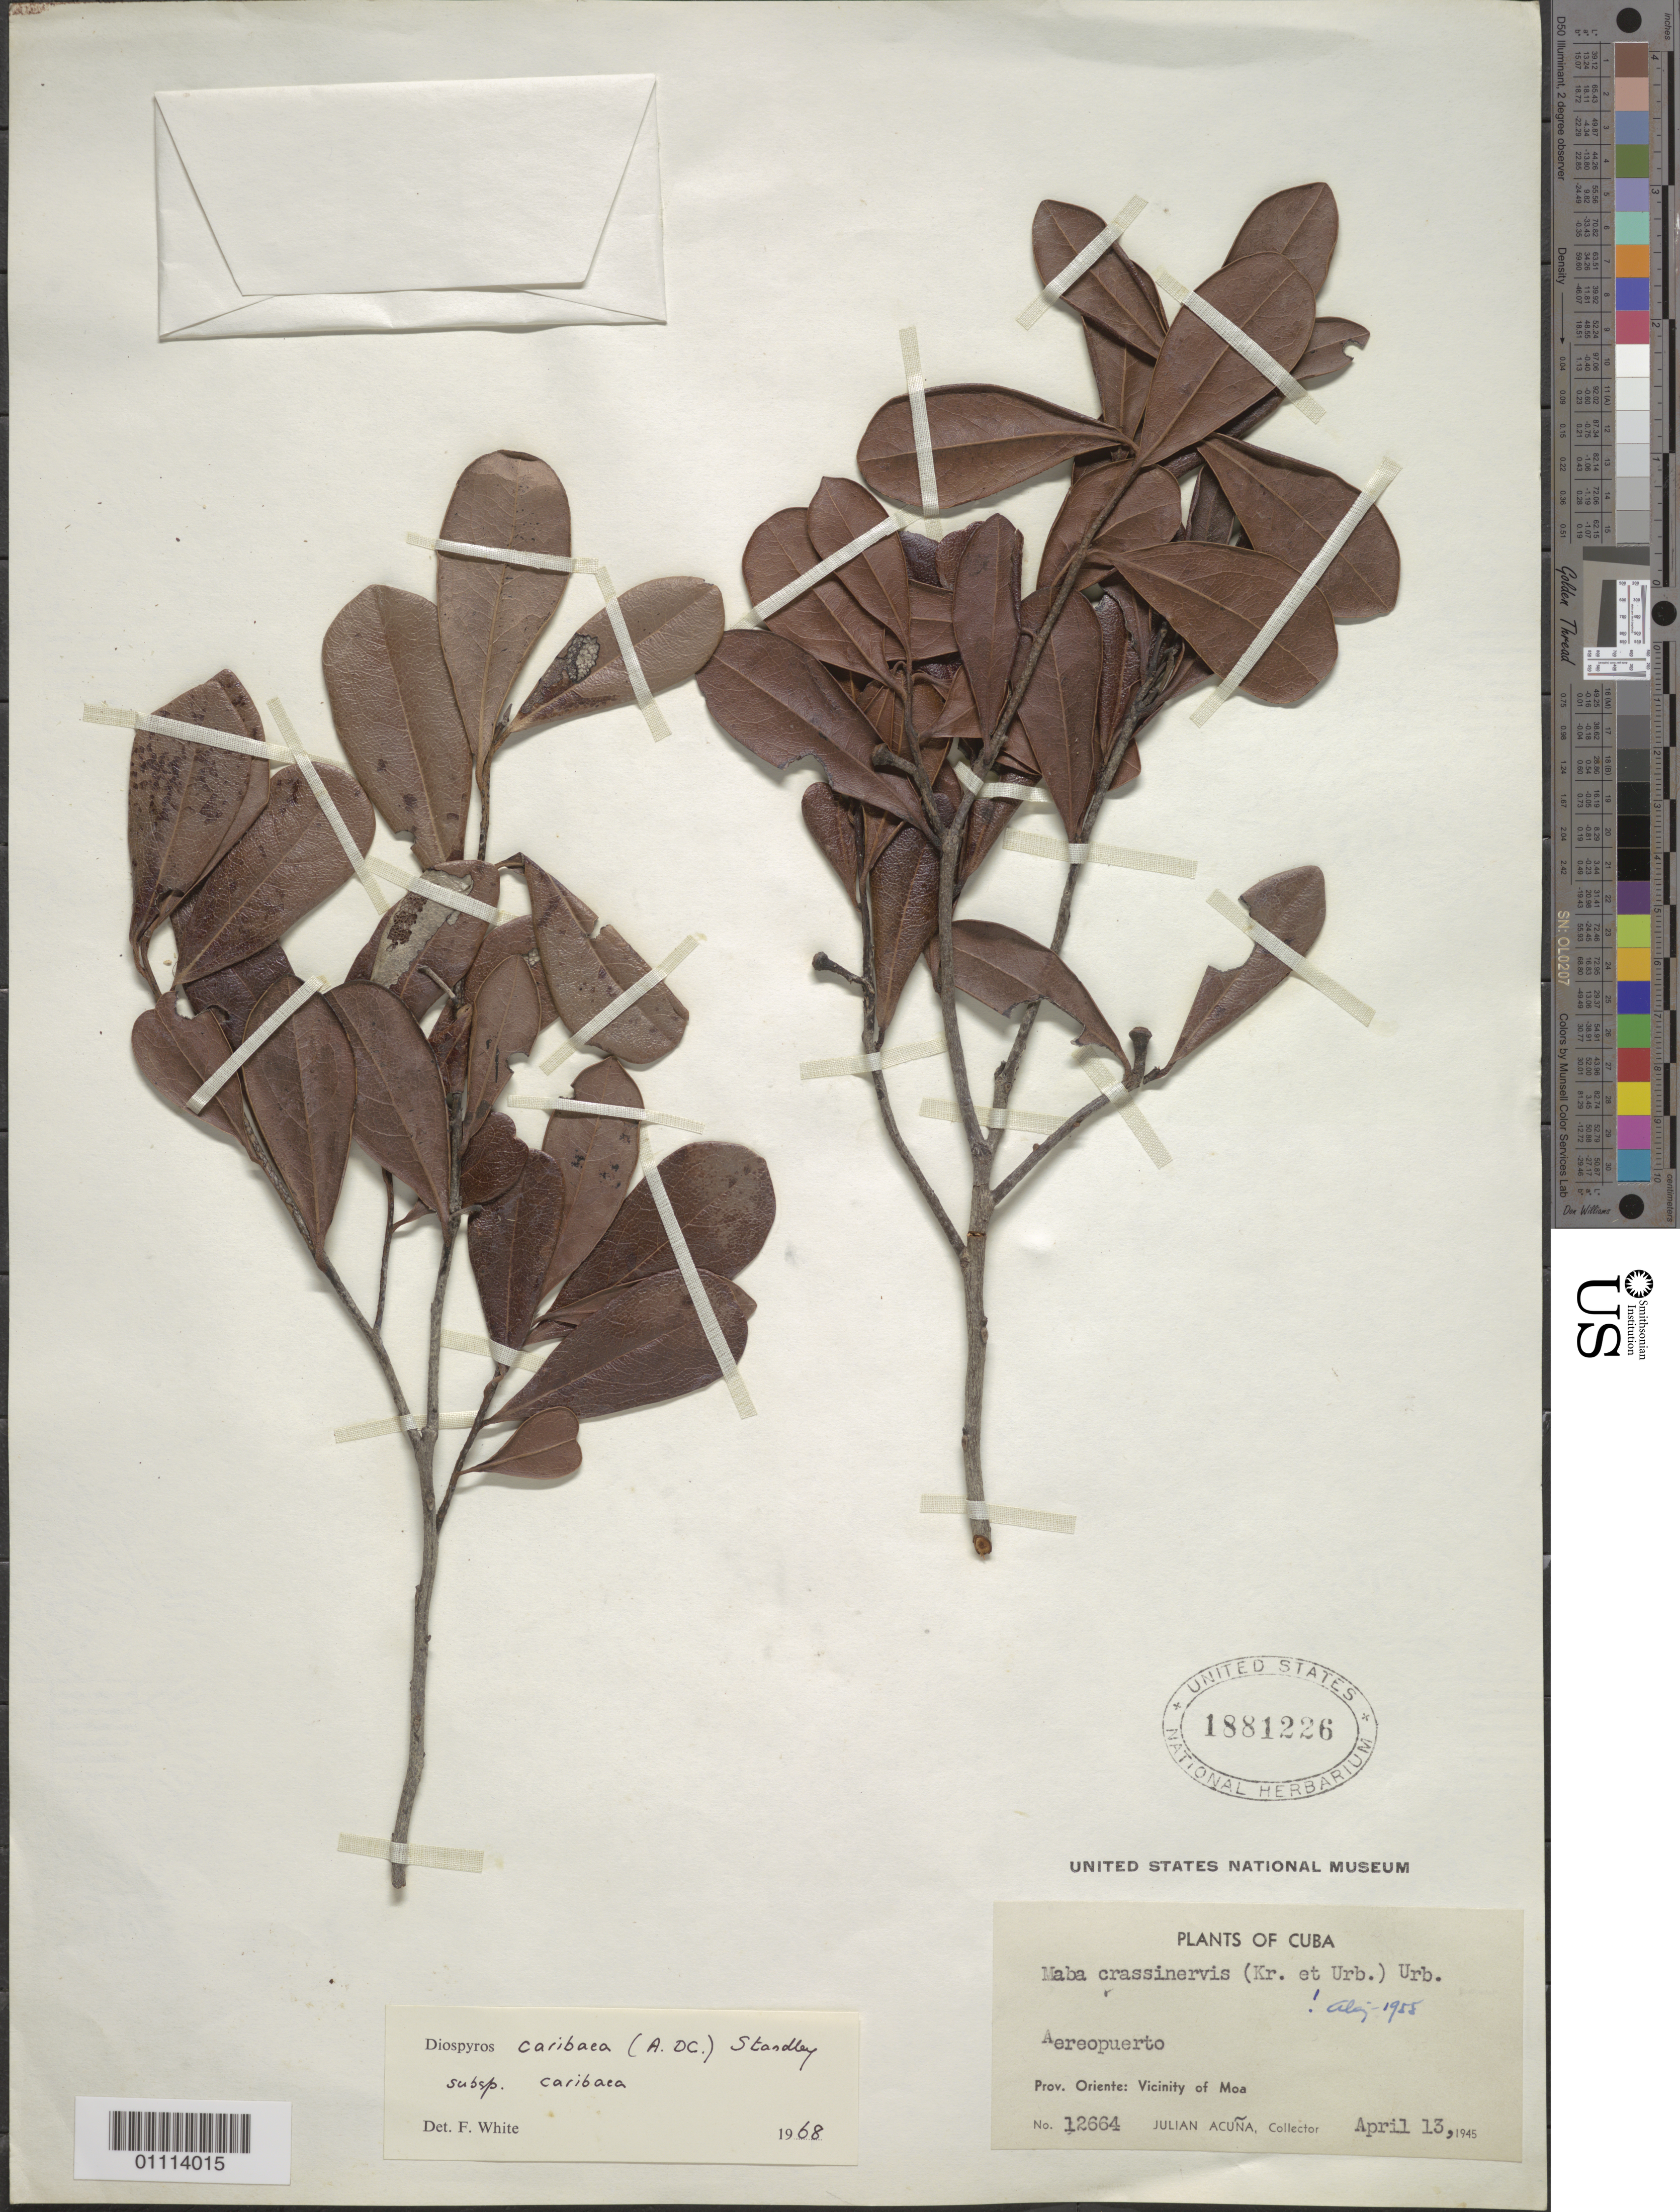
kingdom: Plantae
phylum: Tracheophyta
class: Magnoliopsida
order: Ericales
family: Ebenaceae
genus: Diospyros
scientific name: Diospyros caribaea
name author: (A. DC.) Standl.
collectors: J. Acuña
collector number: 12664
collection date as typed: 13 Apr 1945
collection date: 1945-04-13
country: Cuba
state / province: Holguín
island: Cuba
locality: Oriente: Vicinity of Moa, Aereopuerto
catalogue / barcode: US 1881226